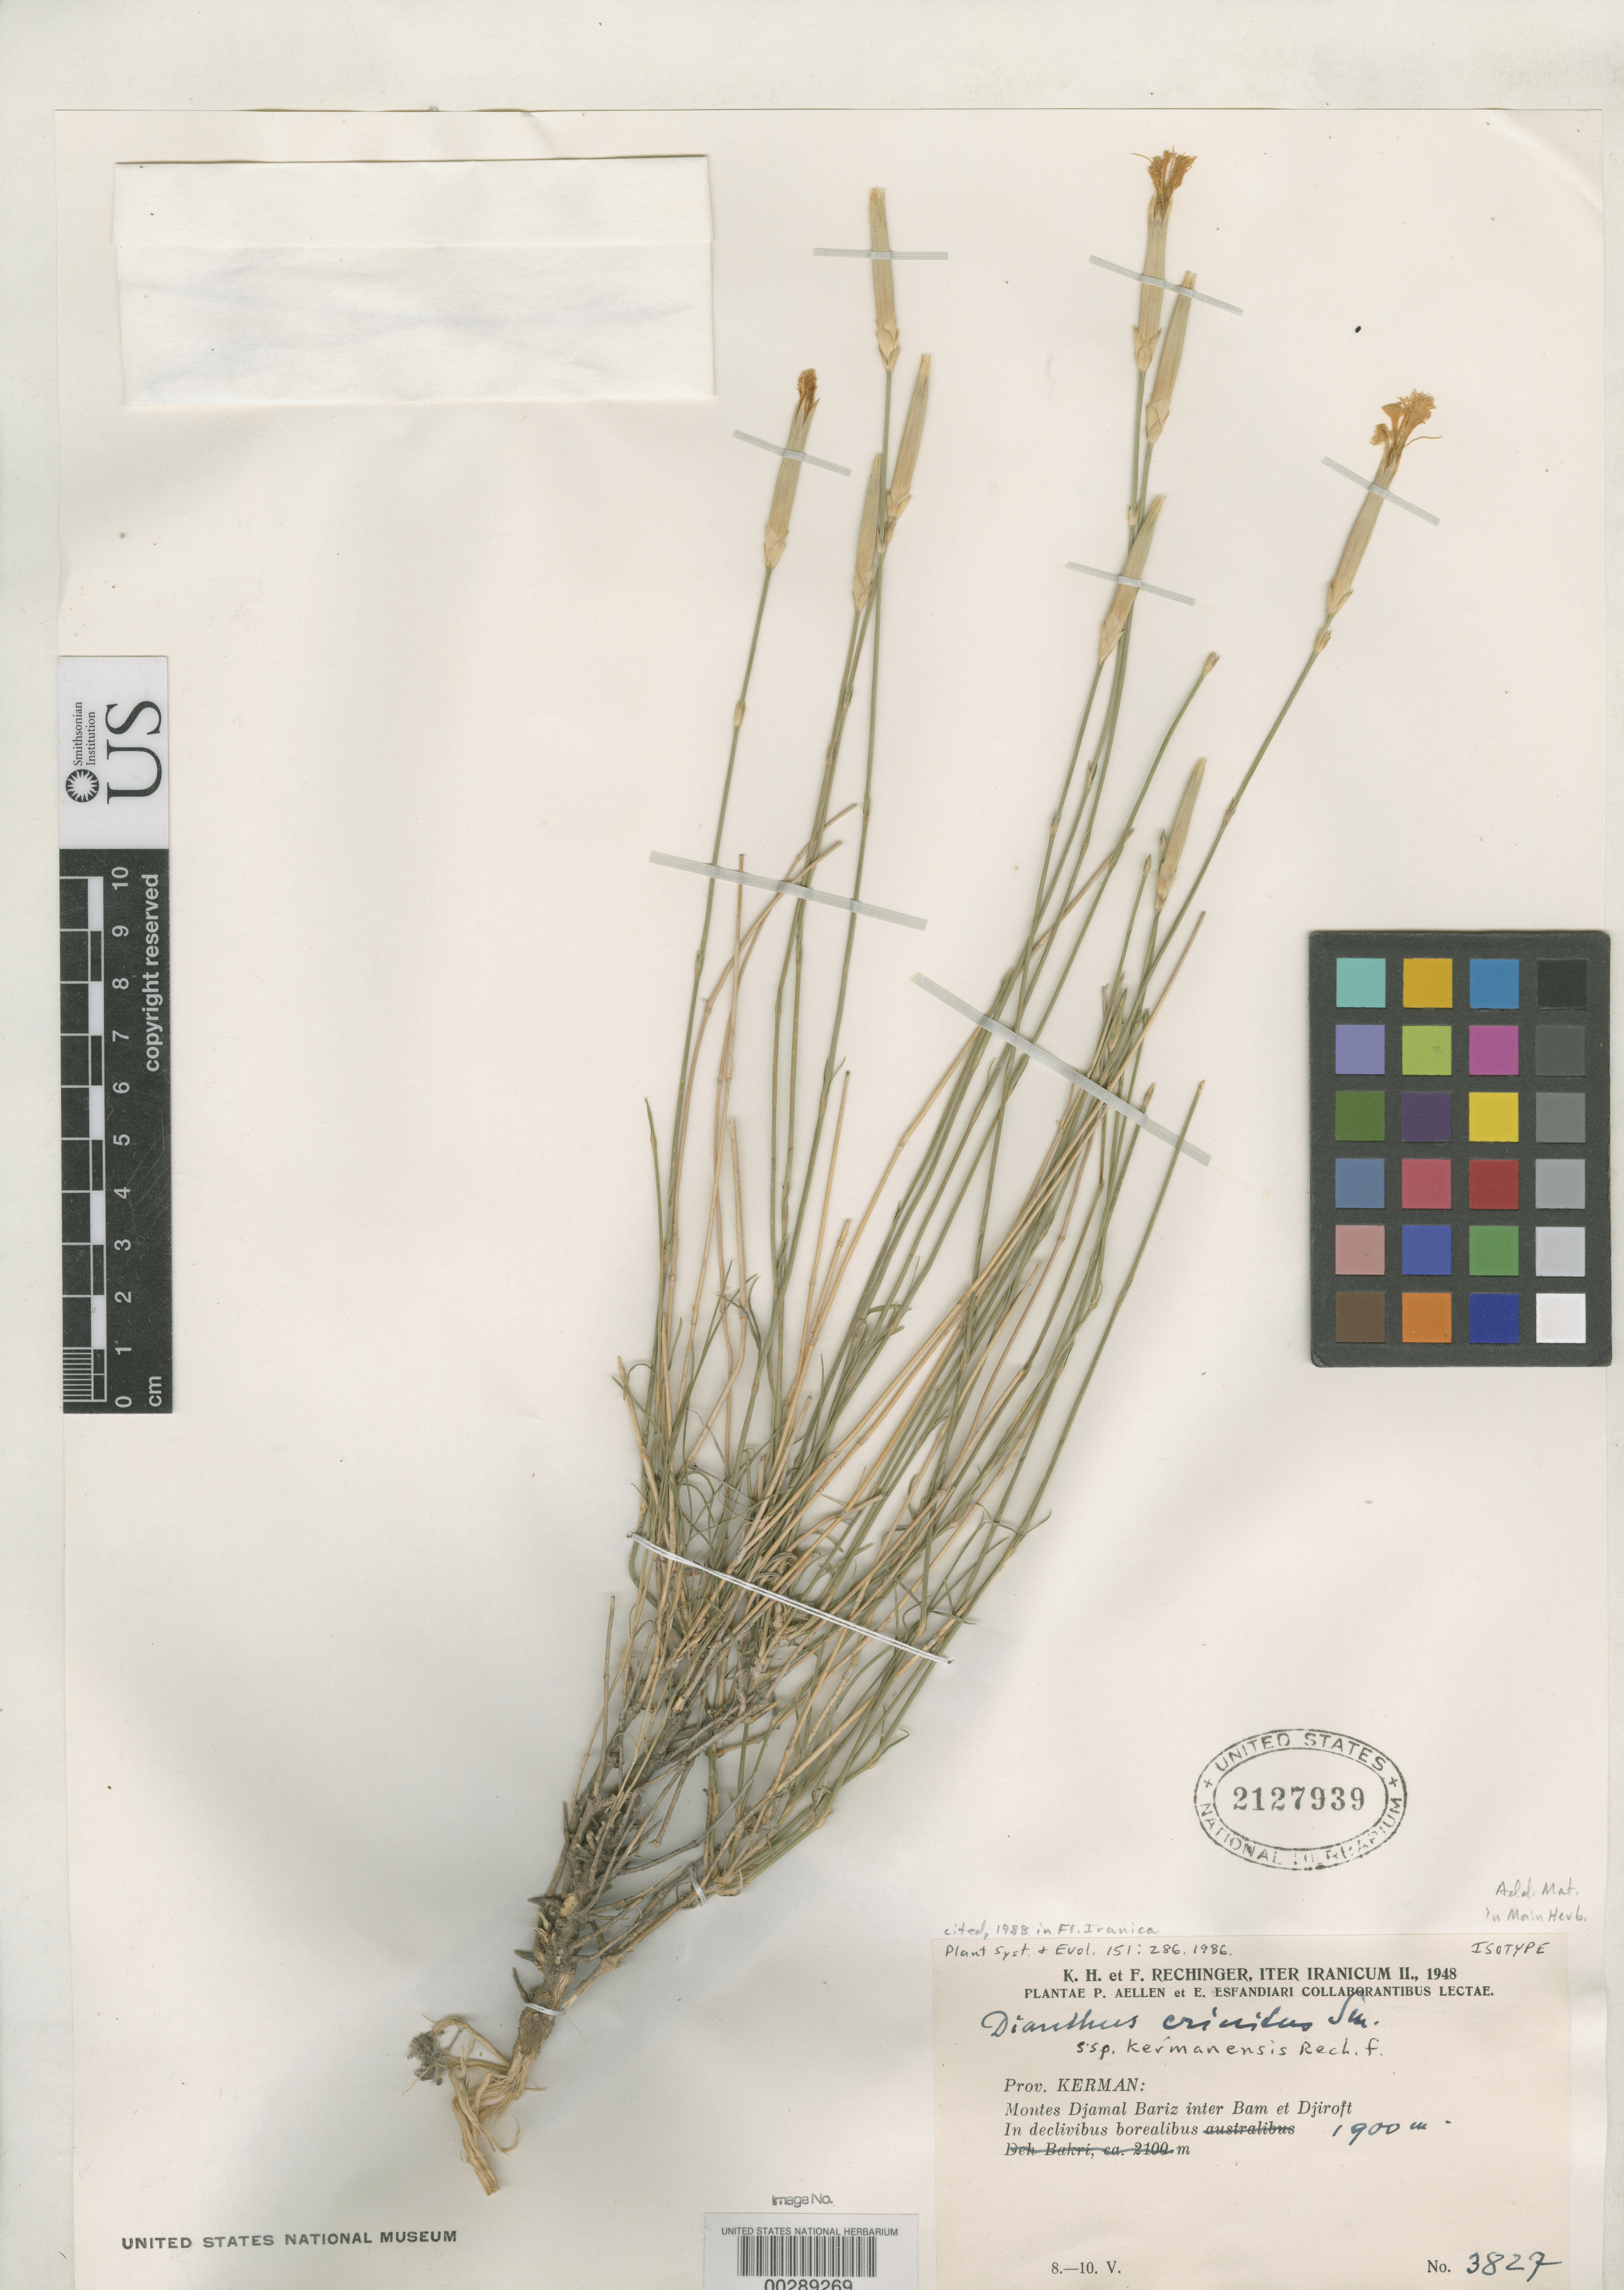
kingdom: Plantae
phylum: Tracheophyta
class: Magnoliopsida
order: Caryophyllales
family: Caryophyllaceae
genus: Dianthus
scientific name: Dianthus crinitus subsp. kermanensis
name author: Rech. f.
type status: Isotype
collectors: K. H. Rechinger & F. Rechinger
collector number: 2837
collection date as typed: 08 May 1948 to 10 May 1948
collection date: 1948-05-08/1948-05-10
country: Iran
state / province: Kerman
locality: Mount Djamal Bariz between Bam and Djiroft.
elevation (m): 1900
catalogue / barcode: US 2127939